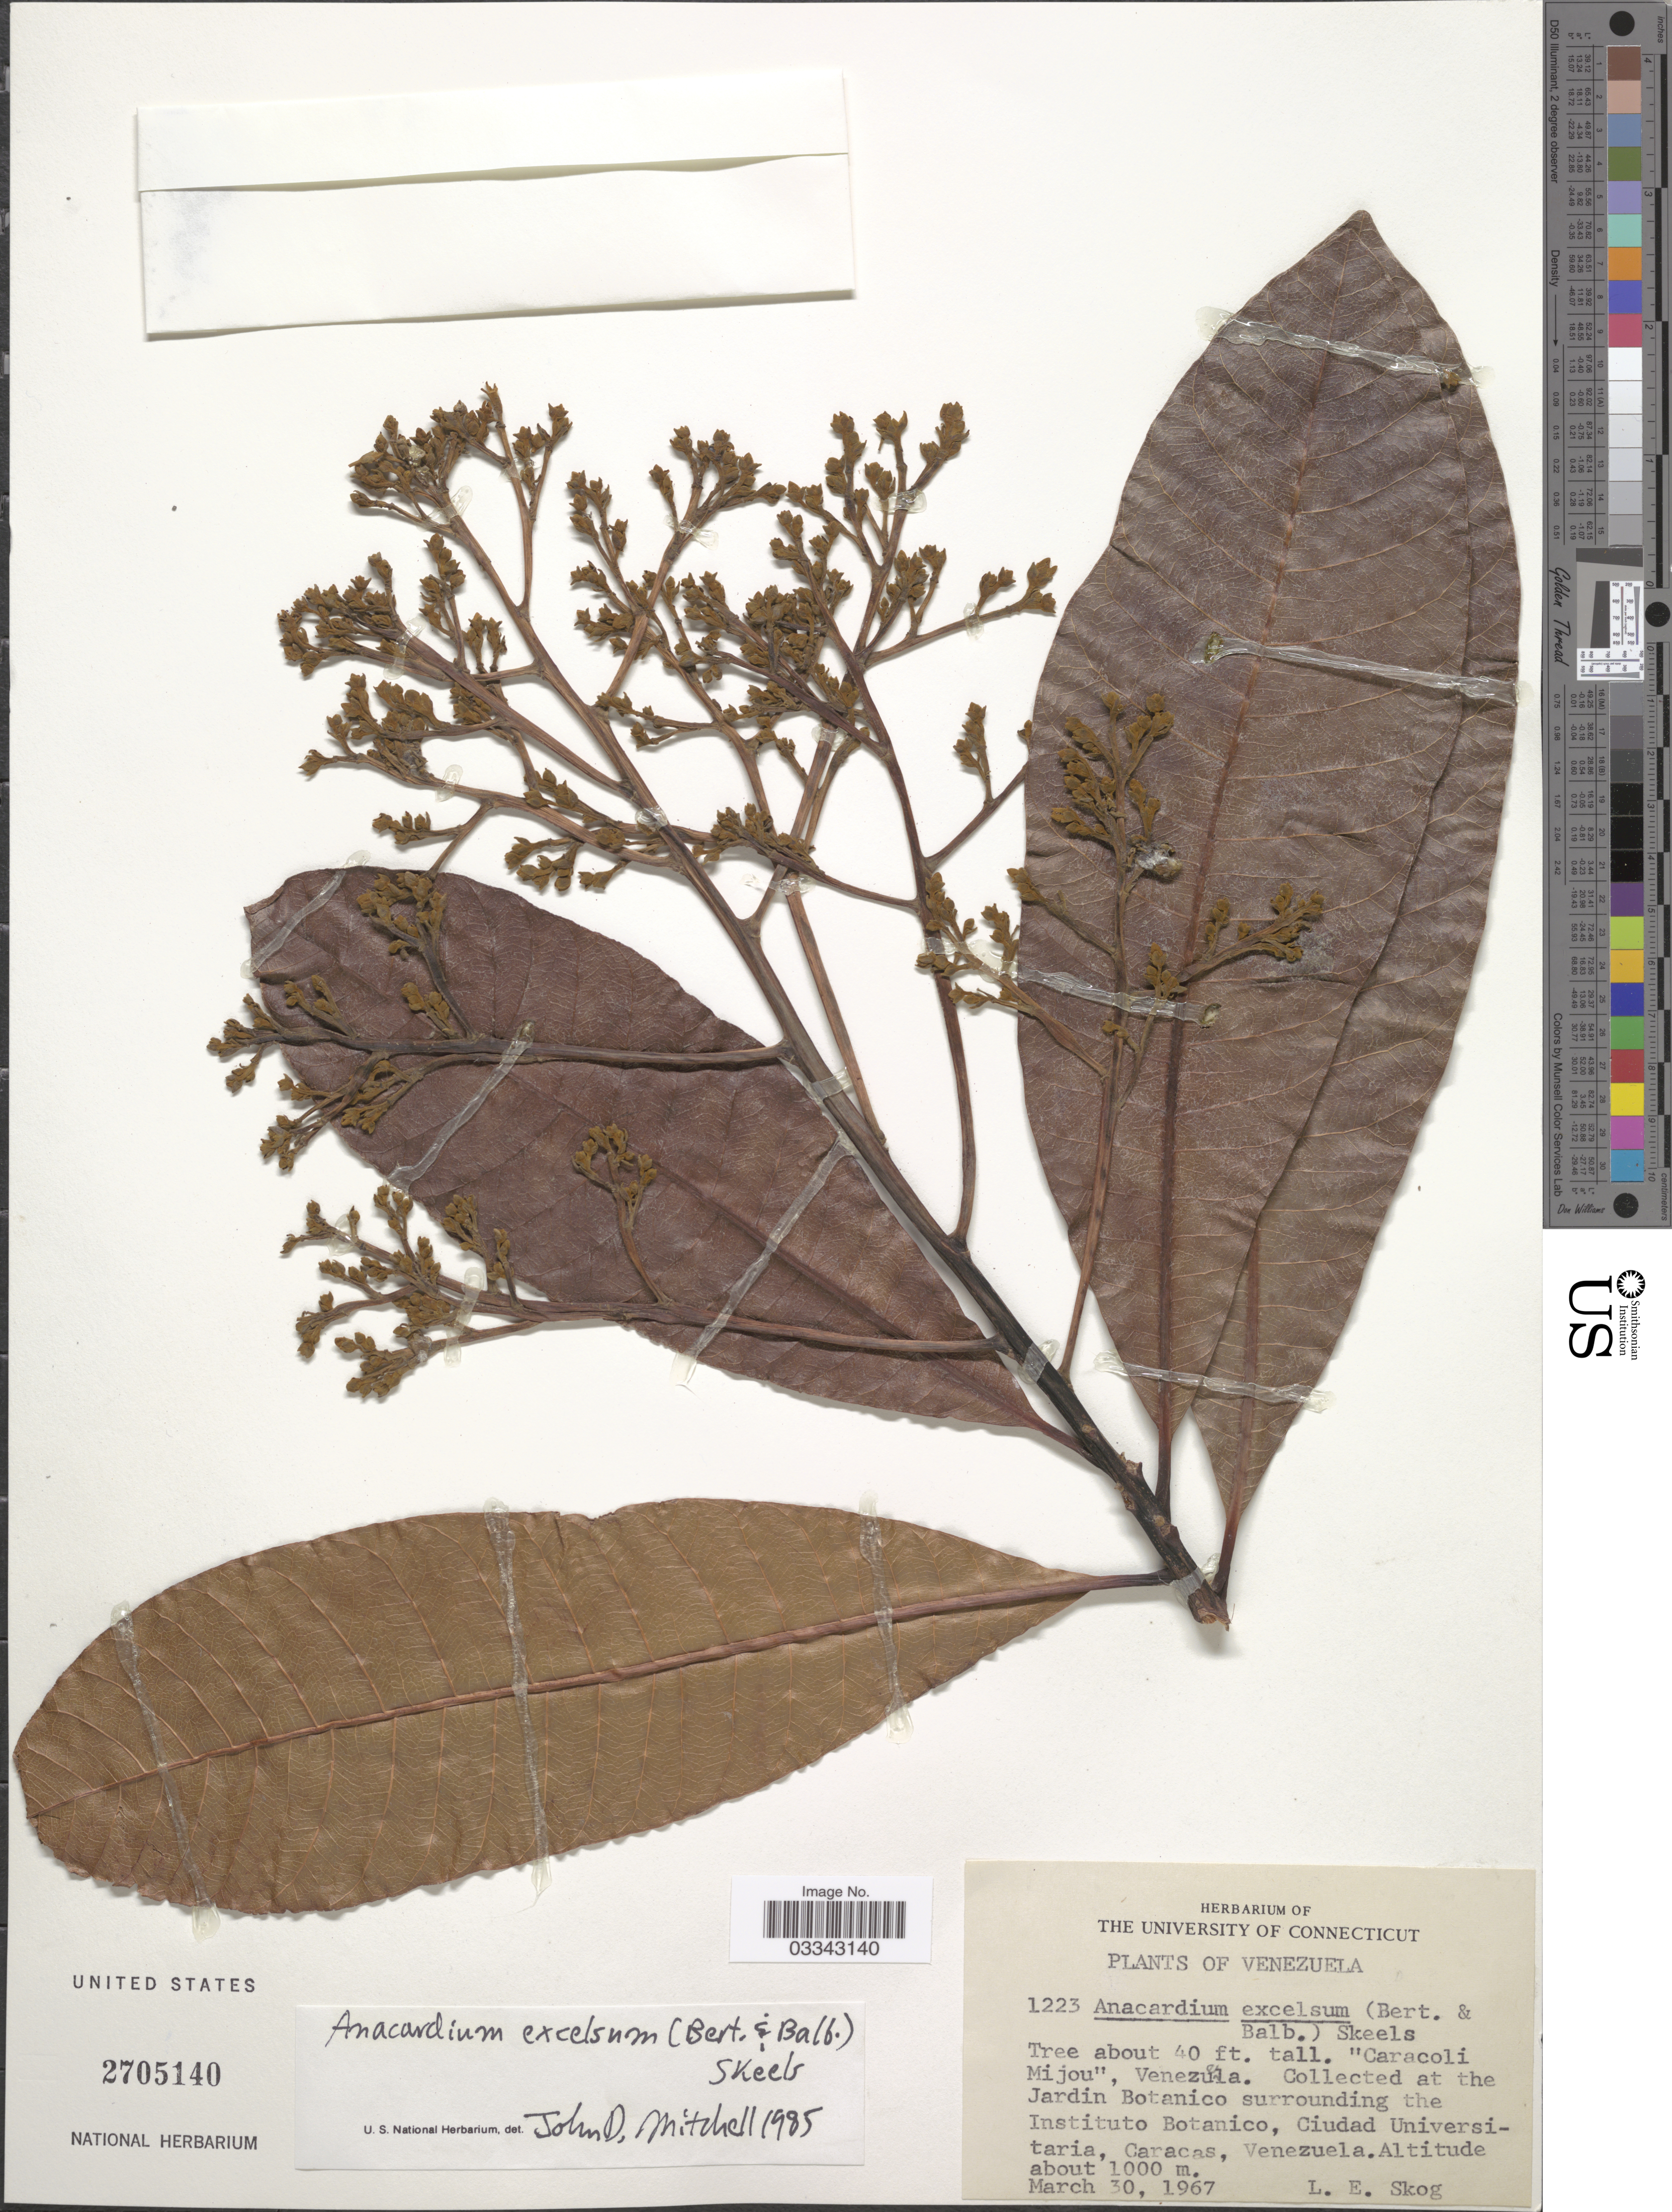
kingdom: Plantae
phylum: Tracheophyta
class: Magnoliopsida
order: Sapindales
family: Anacardiaceae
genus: Anacardium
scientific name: Anacardium excelsum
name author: (Kunth) Skeels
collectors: L. E. Skog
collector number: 1223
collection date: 1967-03-30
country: Venezuela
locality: The Jardin Botanico surrounding the Instituto Botanico, Ciudad Universitaria, Caracas.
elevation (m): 1000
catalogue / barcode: US 2705140